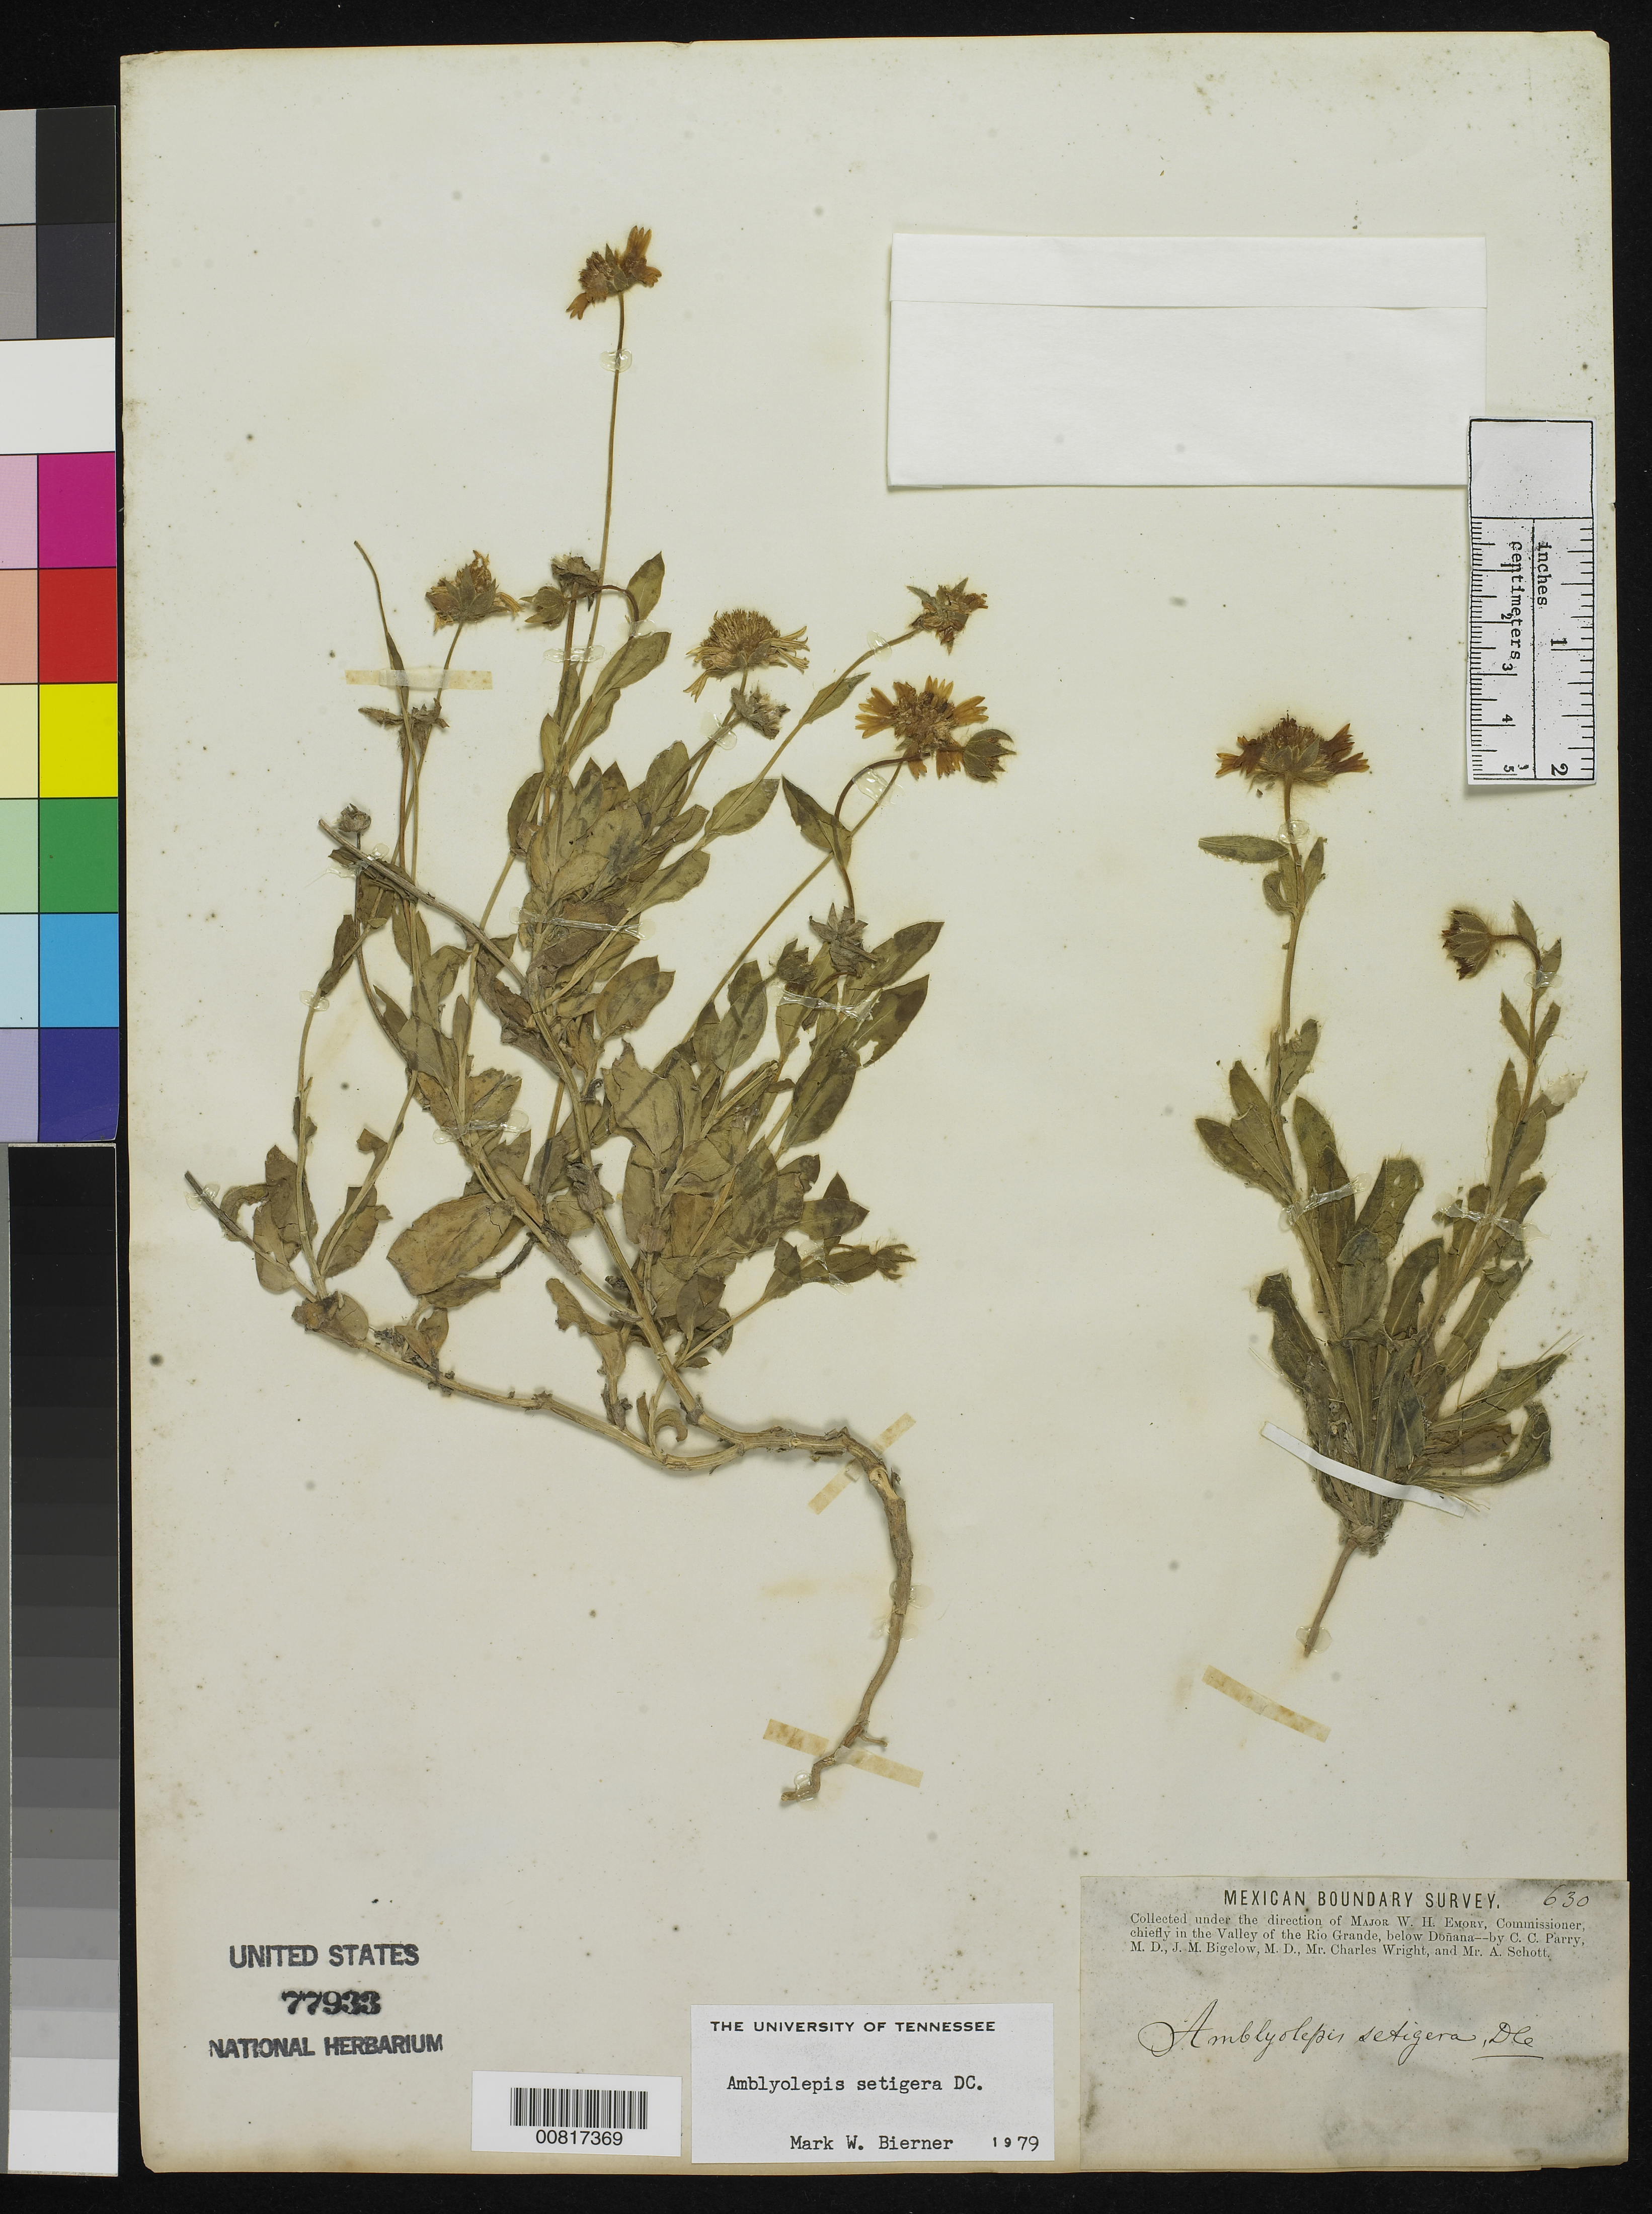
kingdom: Plantae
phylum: Tracheophyta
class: Magnoliopsida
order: Asterales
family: Asteraceae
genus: Amblyolepis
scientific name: Amblyolepis setigera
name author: DC.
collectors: C. C. Parry, J. M. Bigelow, C. Wright & A. C. V. Schott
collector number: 630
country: United States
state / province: New Mexico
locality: Valley of the Rio Grande, below Doñana, New Mexico.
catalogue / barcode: US 77933